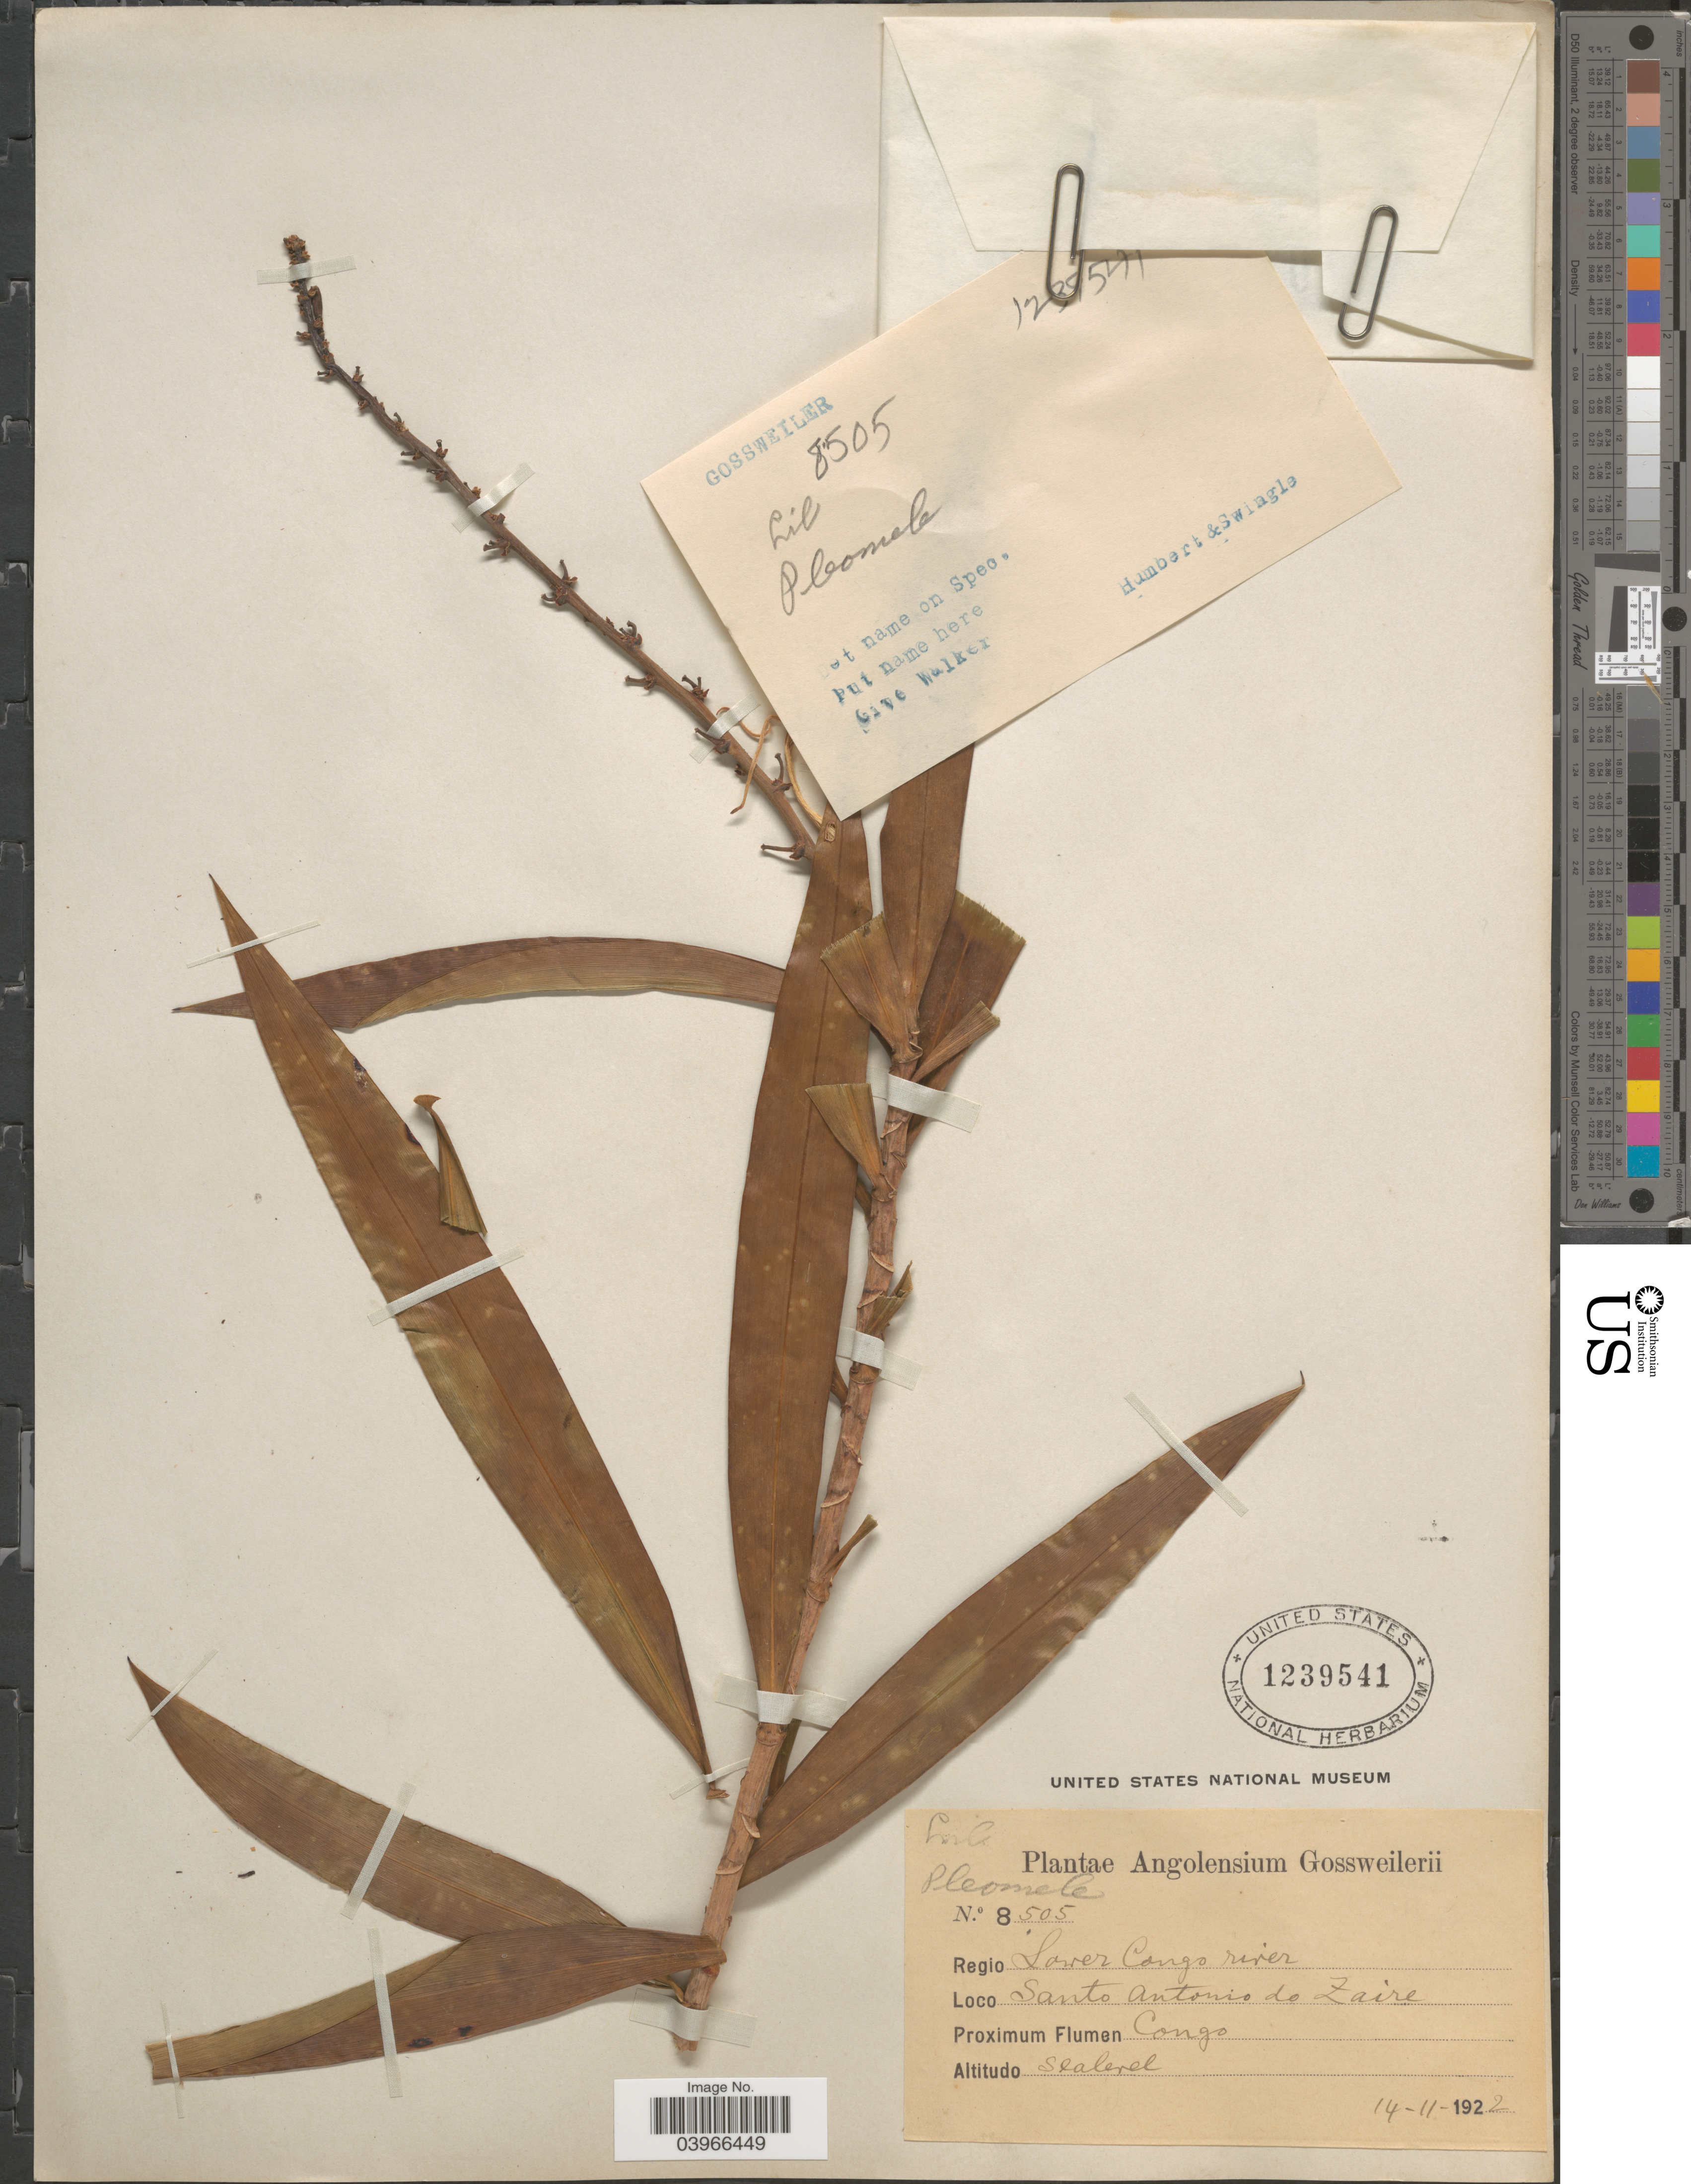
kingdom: Plantae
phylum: Tracheophyta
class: Liliopsida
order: Asparagales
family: Asparagaceae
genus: Dracaena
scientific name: Dracaena sp.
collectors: -. Gossweiler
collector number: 8505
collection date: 1922-11-14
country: Angola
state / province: Zaire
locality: Regio Lower Congo river. Santo Antonio do Zaire. Proximum Flumen Congo.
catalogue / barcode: US 1239541